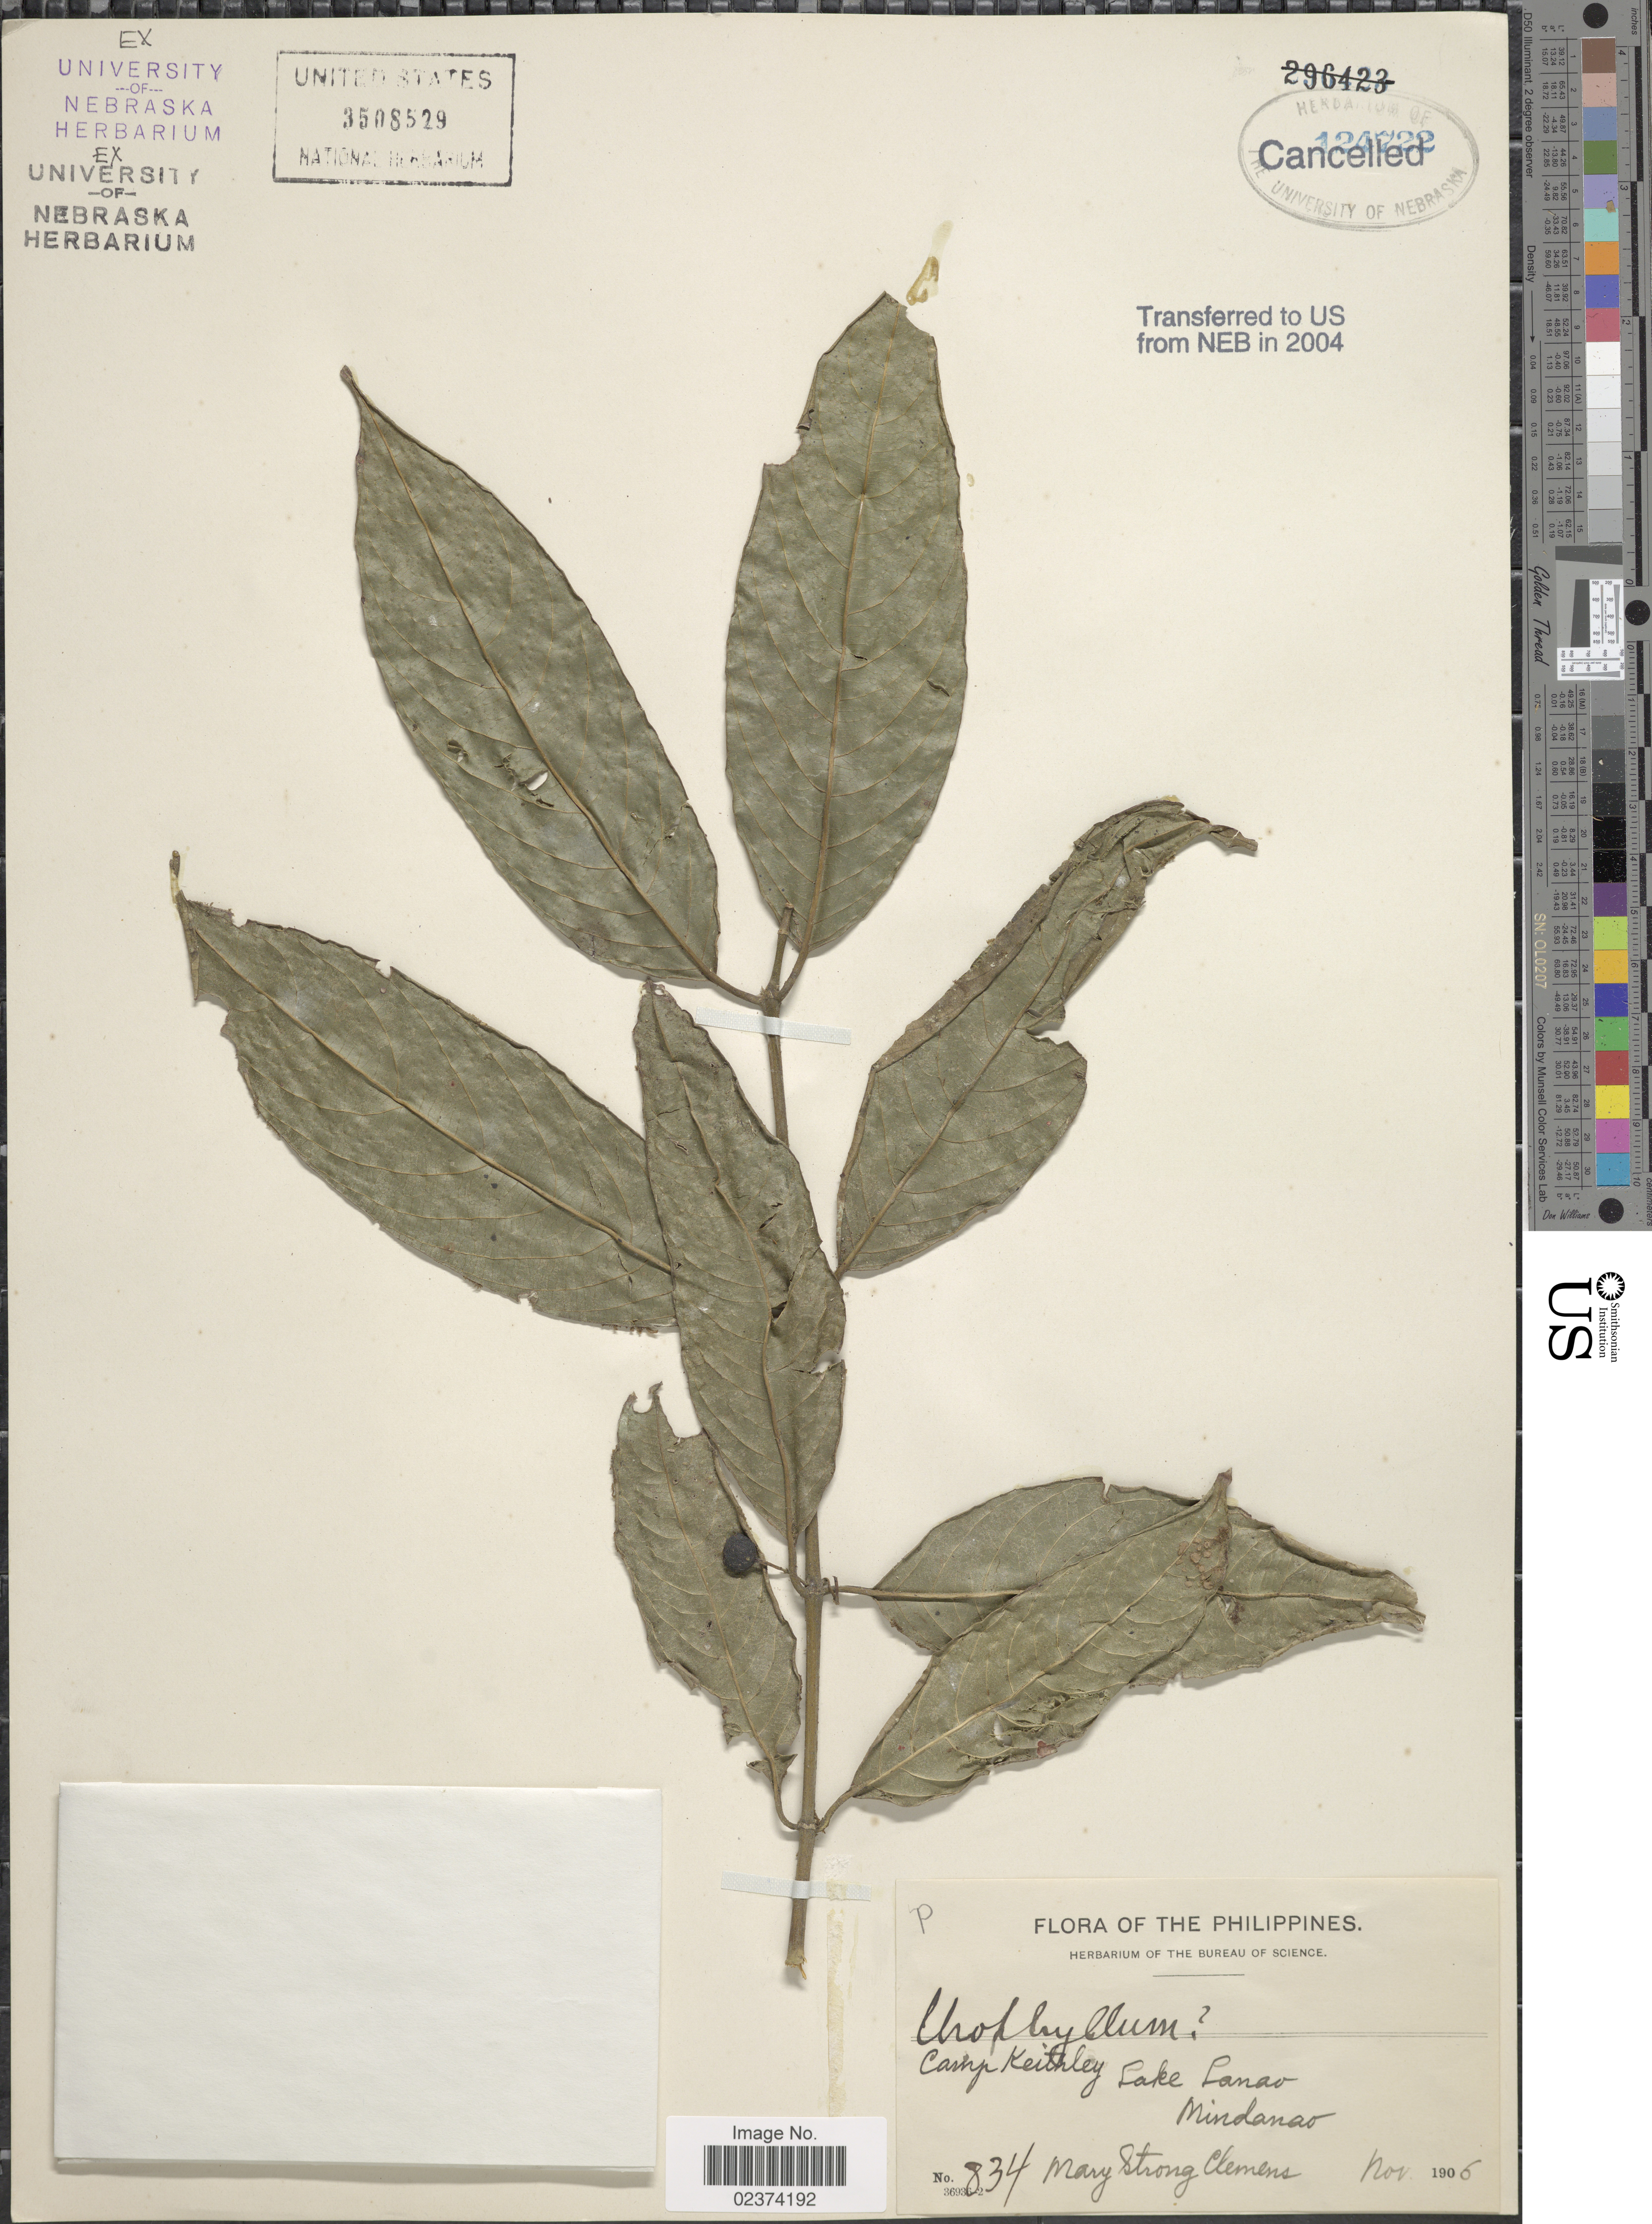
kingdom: Plantae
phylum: Tracheophyta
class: Magnoliopsida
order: Gentianales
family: Rubiaceae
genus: Urophyllum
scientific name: Urophyllum sp.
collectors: M. S. Clemens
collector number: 834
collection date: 1906-11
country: Philippines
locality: Camp Keithley, Lake Lanao. Mindanao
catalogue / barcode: US 3508529